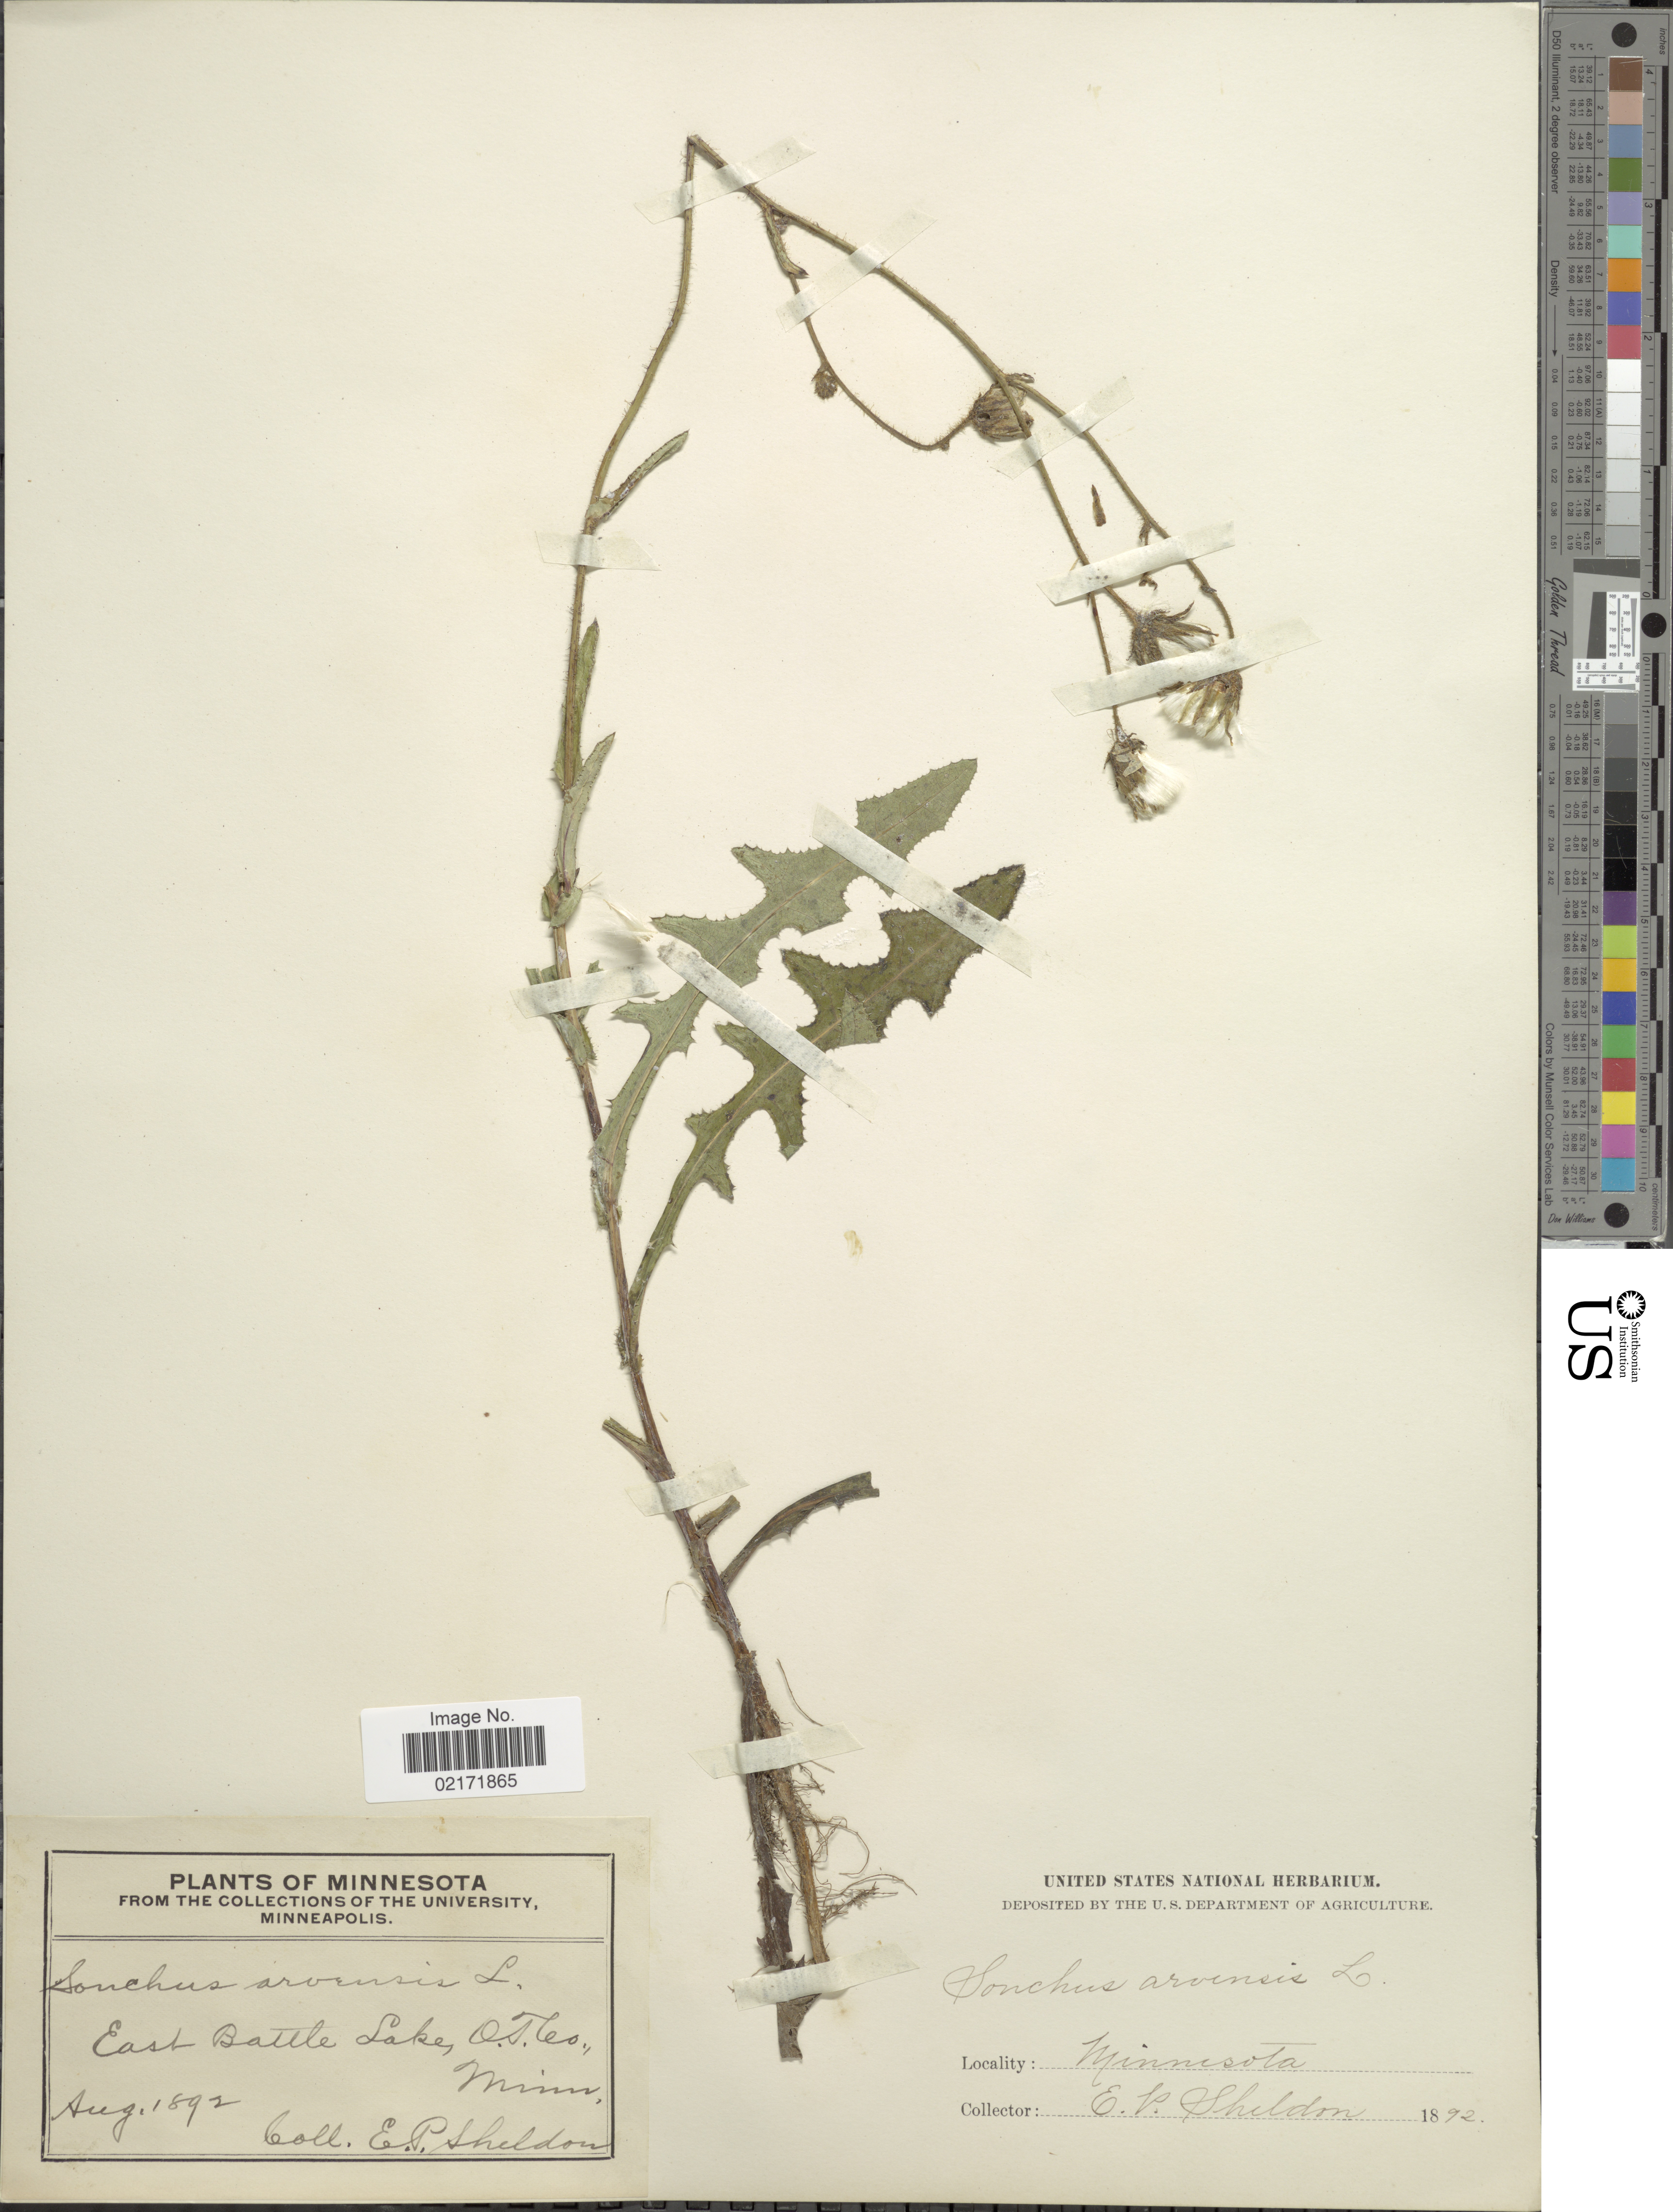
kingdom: Plantae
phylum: Tracheophyta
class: Magnoliopsida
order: Asterales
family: Asteraceae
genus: Sonchus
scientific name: Sonchus arvensis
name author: L.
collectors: E. P. Sheldon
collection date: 1892-08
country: United States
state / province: Minnesota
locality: East Battle Lake, O.T. Co.